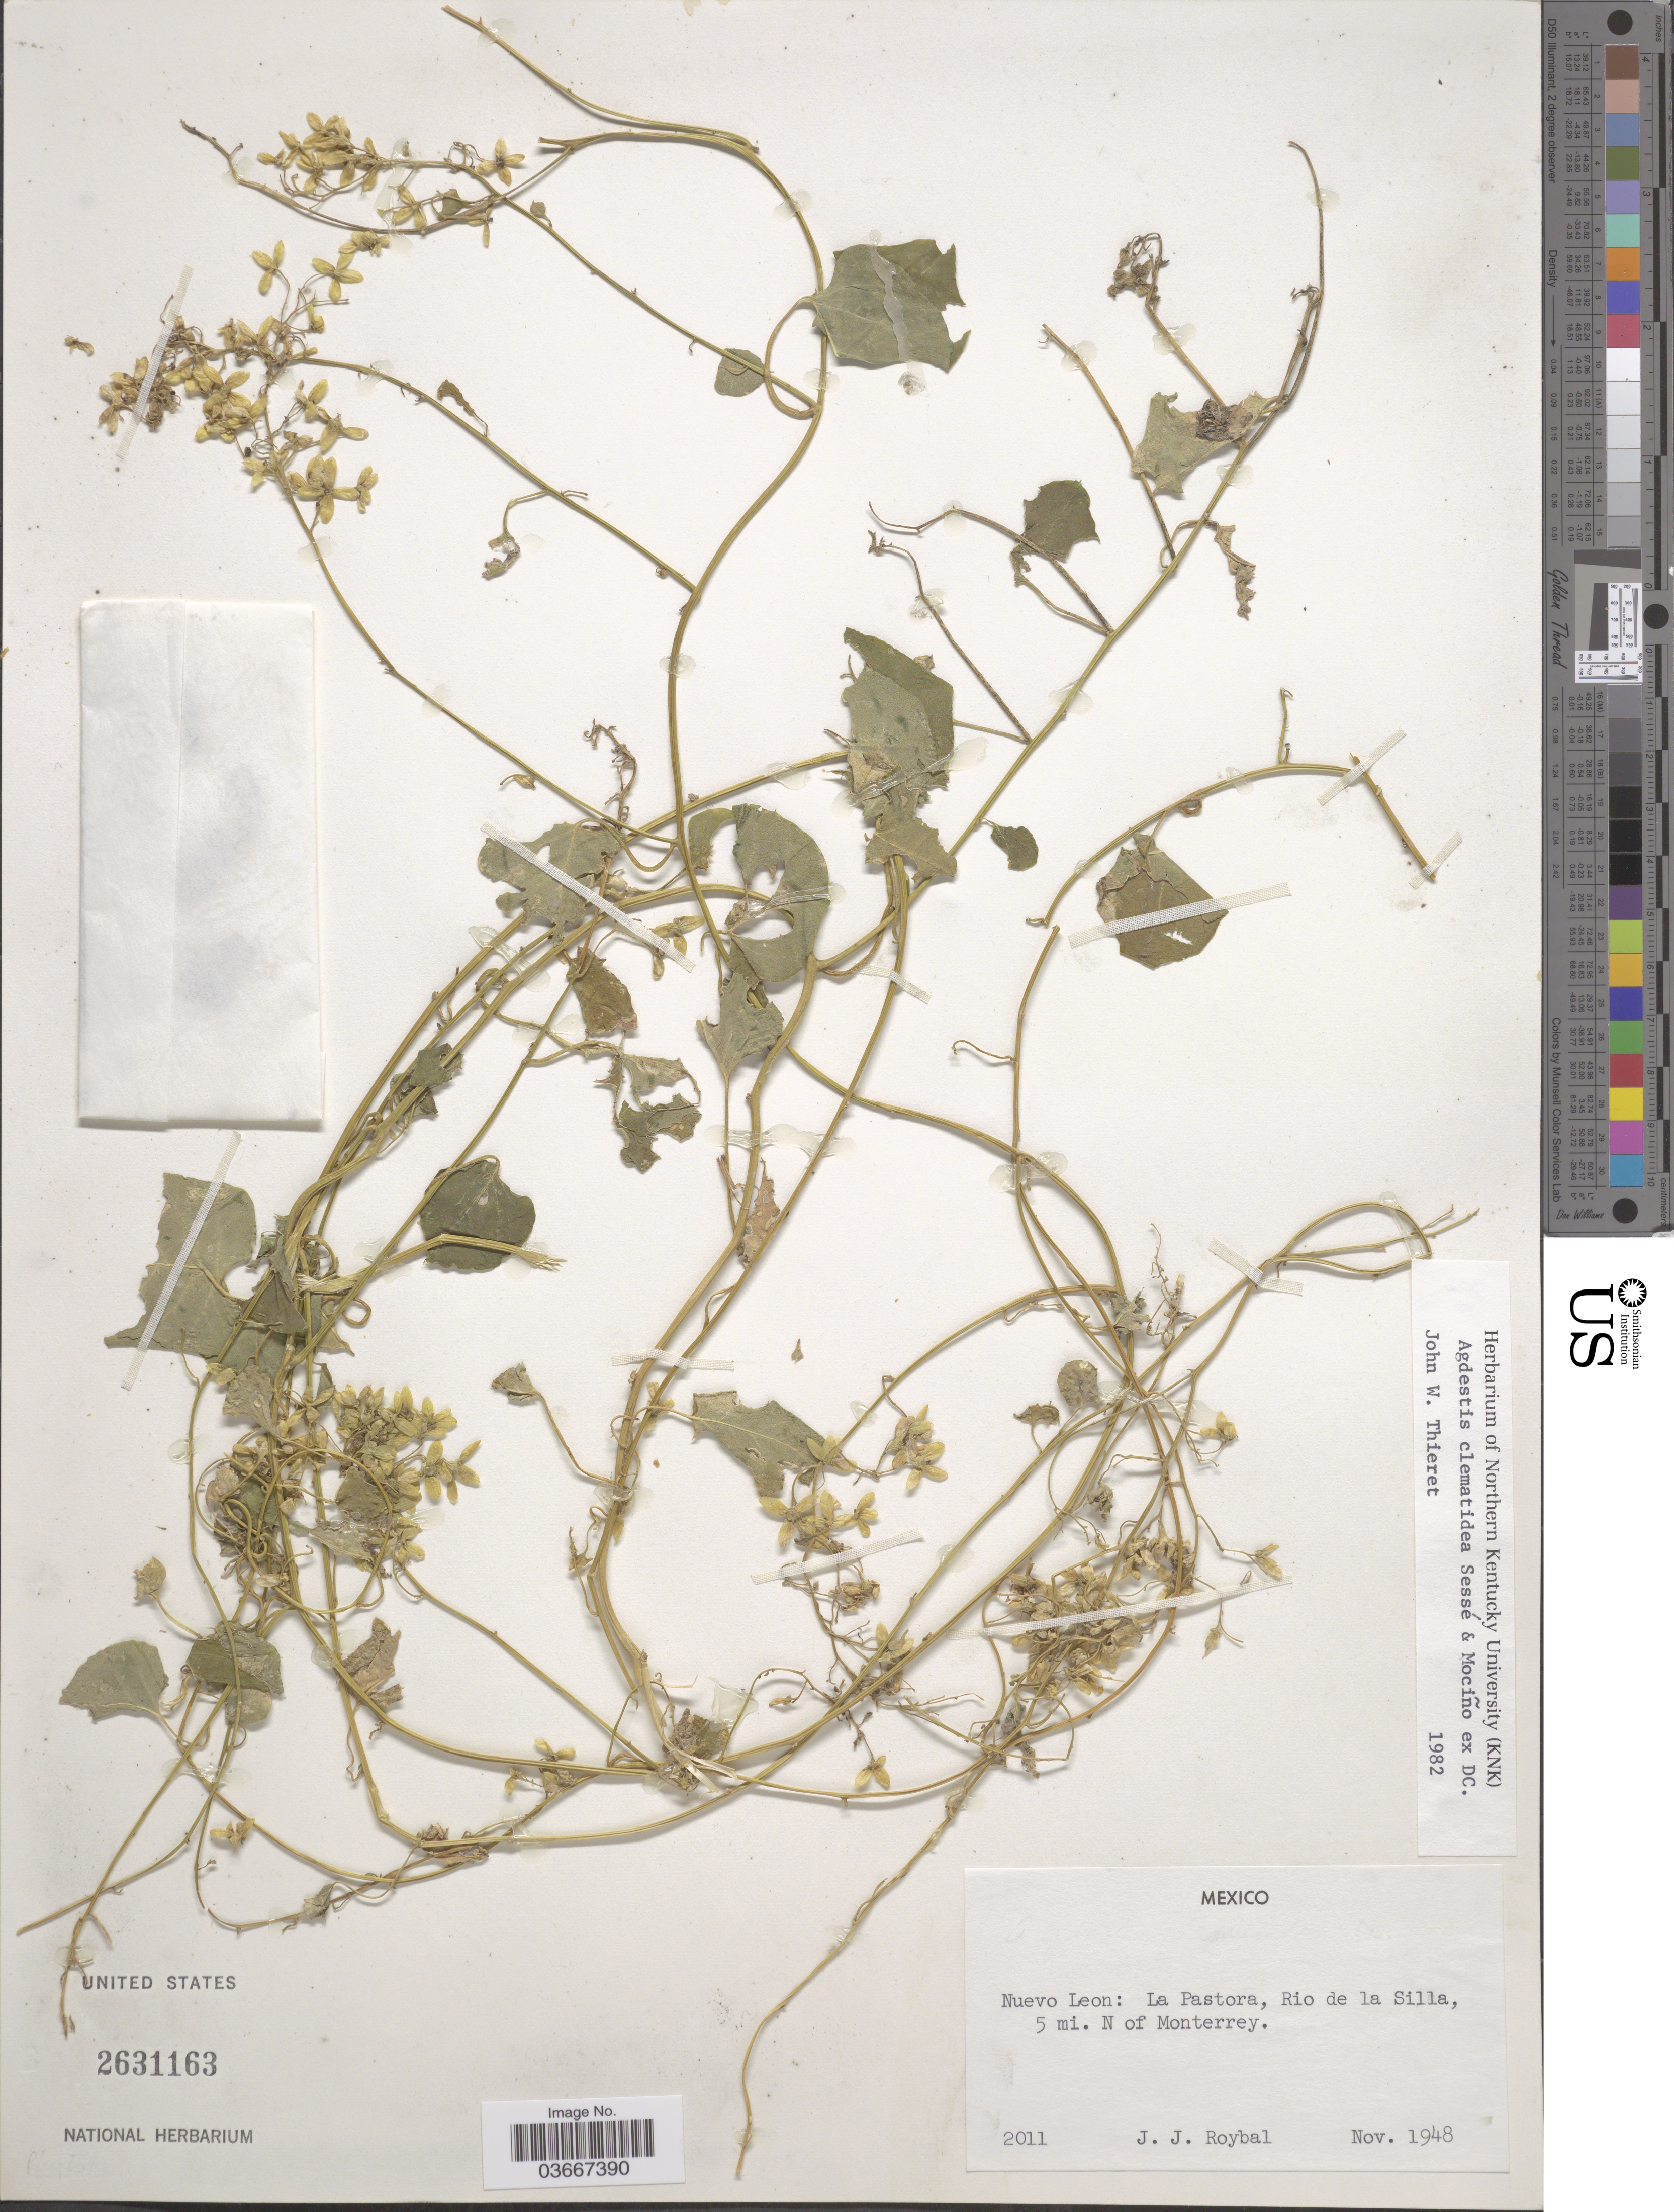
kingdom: Plantae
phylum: Tracheophyta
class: Magnoliopsida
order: Caryophyllales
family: Agdestidaceae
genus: Agdestis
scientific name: Agdestis clematidea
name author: Moc. & Sessé ex DC.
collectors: J. J. Roybal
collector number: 2011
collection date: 1948-11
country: Mexico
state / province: Nuevo León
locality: La Pastora, Rio de la Silla, 5 mi. N of Monterrey.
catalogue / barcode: US 2631163